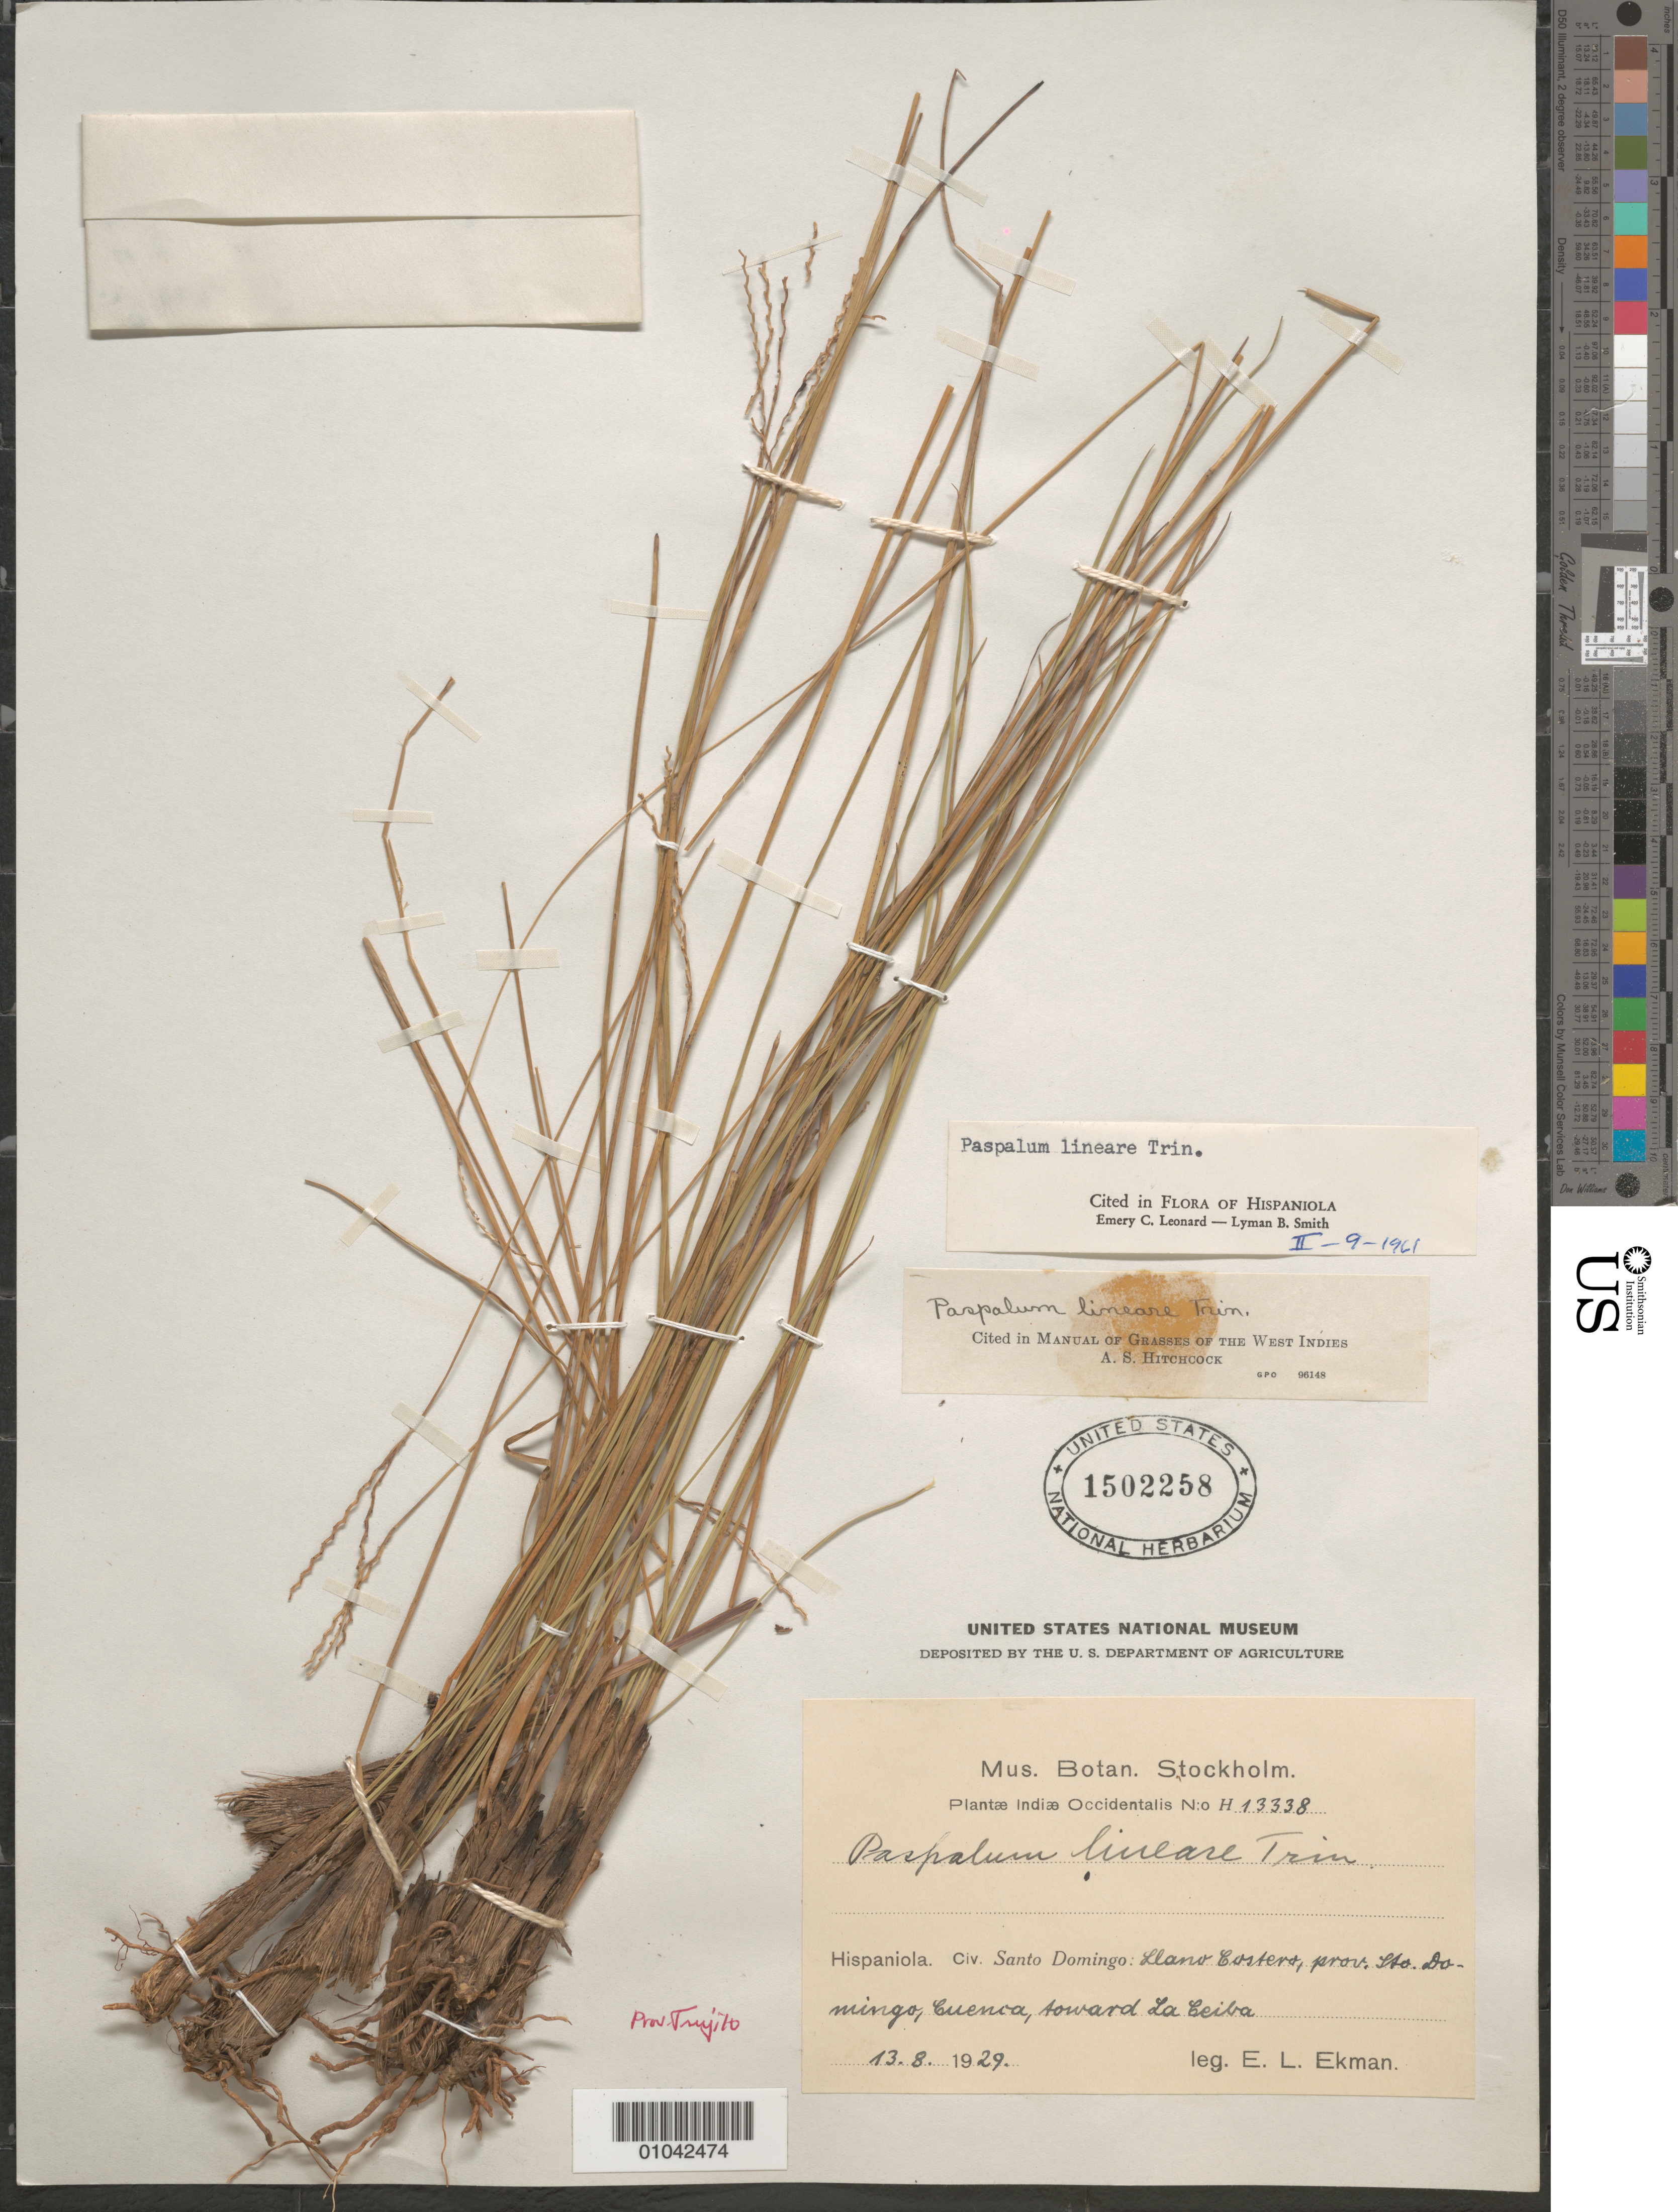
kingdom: Plantae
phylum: Tracheophyta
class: Liliopsida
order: Poales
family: Poaceae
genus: Paspalum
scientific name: Paspalum lineare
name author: Trin.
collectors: E. L. Ekman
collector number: H 13338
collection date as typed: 13 Aug 1929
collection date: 1929-08-13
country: Dominican Republic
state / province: Distrito Nacional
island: Hispaniola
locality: Llano Costero, Cuenca, toward La Ceiba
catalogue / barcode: US 1502258